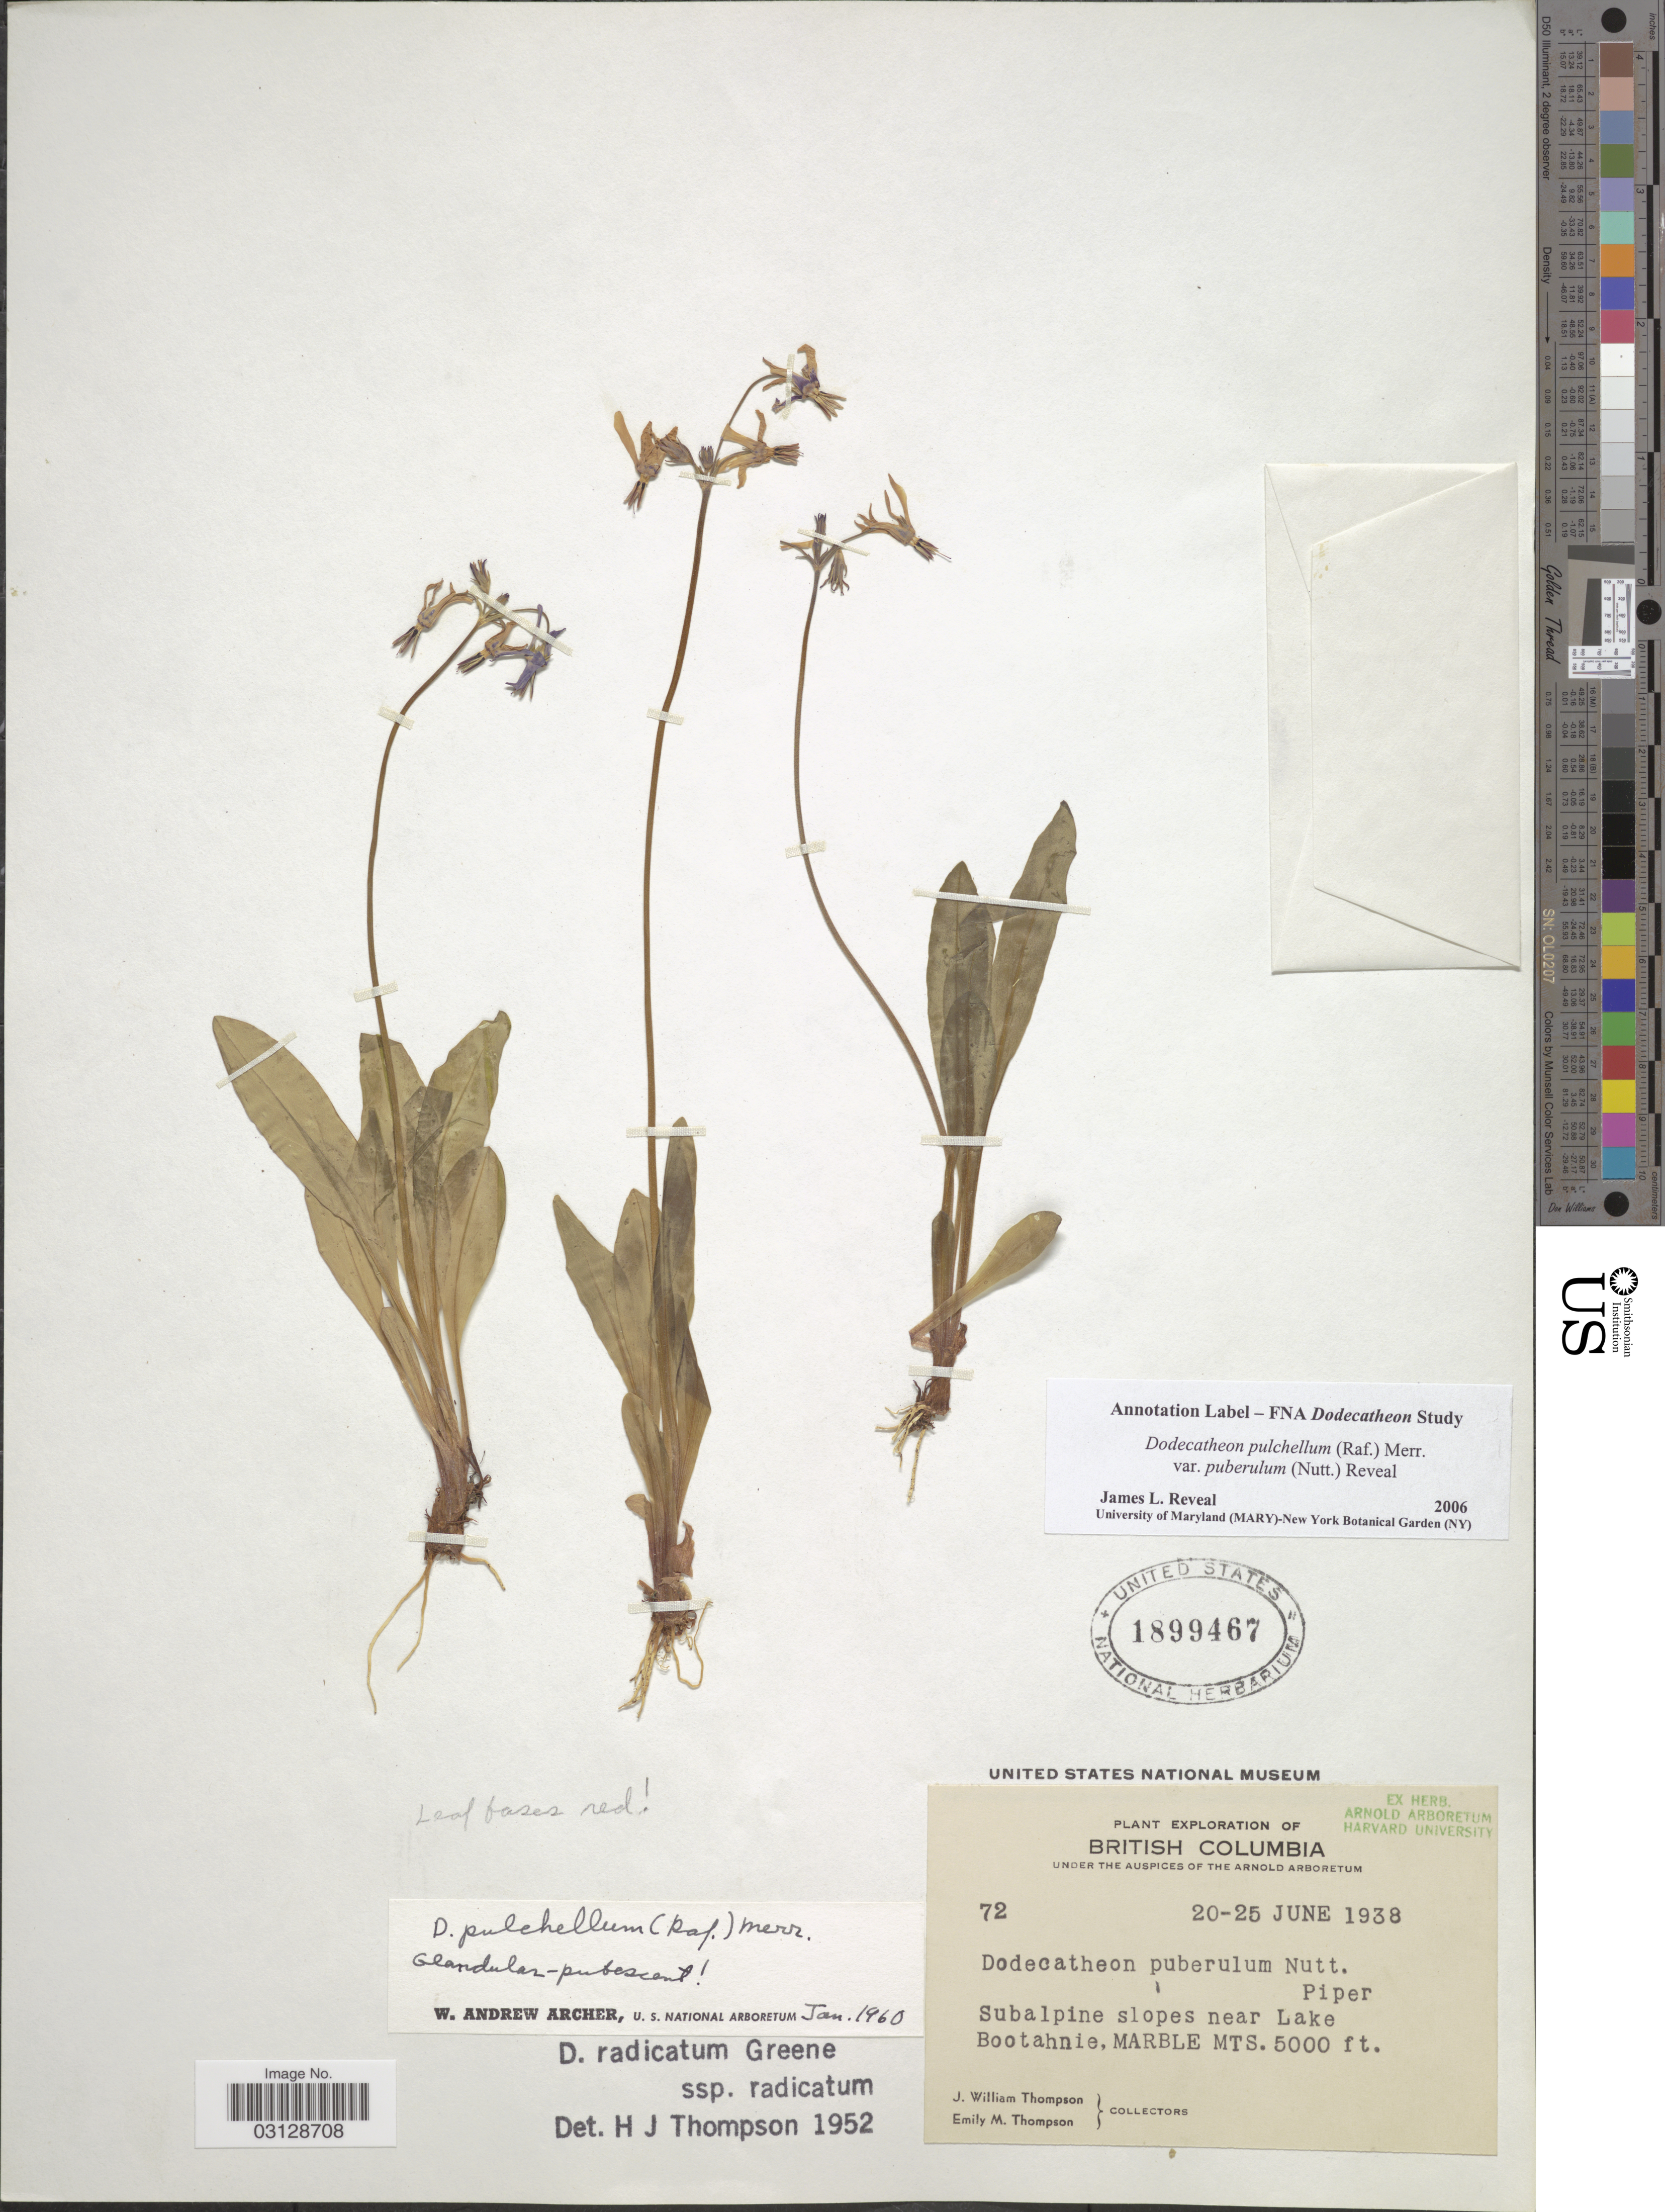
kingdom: Plantae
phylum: Tracheophyta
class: Magnoliopsida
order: Ericales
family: Primulaceae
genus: Dodecatheon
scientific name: Dodecatheon pulchellum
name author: (Raf.) Merr.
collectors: J. W. Thompson & E. M. Thompson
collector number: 72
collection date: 1938-06-20/1938-06-25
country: Canada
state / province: British Columbia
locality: Near Lake Bootahnie, Marble Mts.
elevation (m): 1524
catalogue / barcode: US 1899467